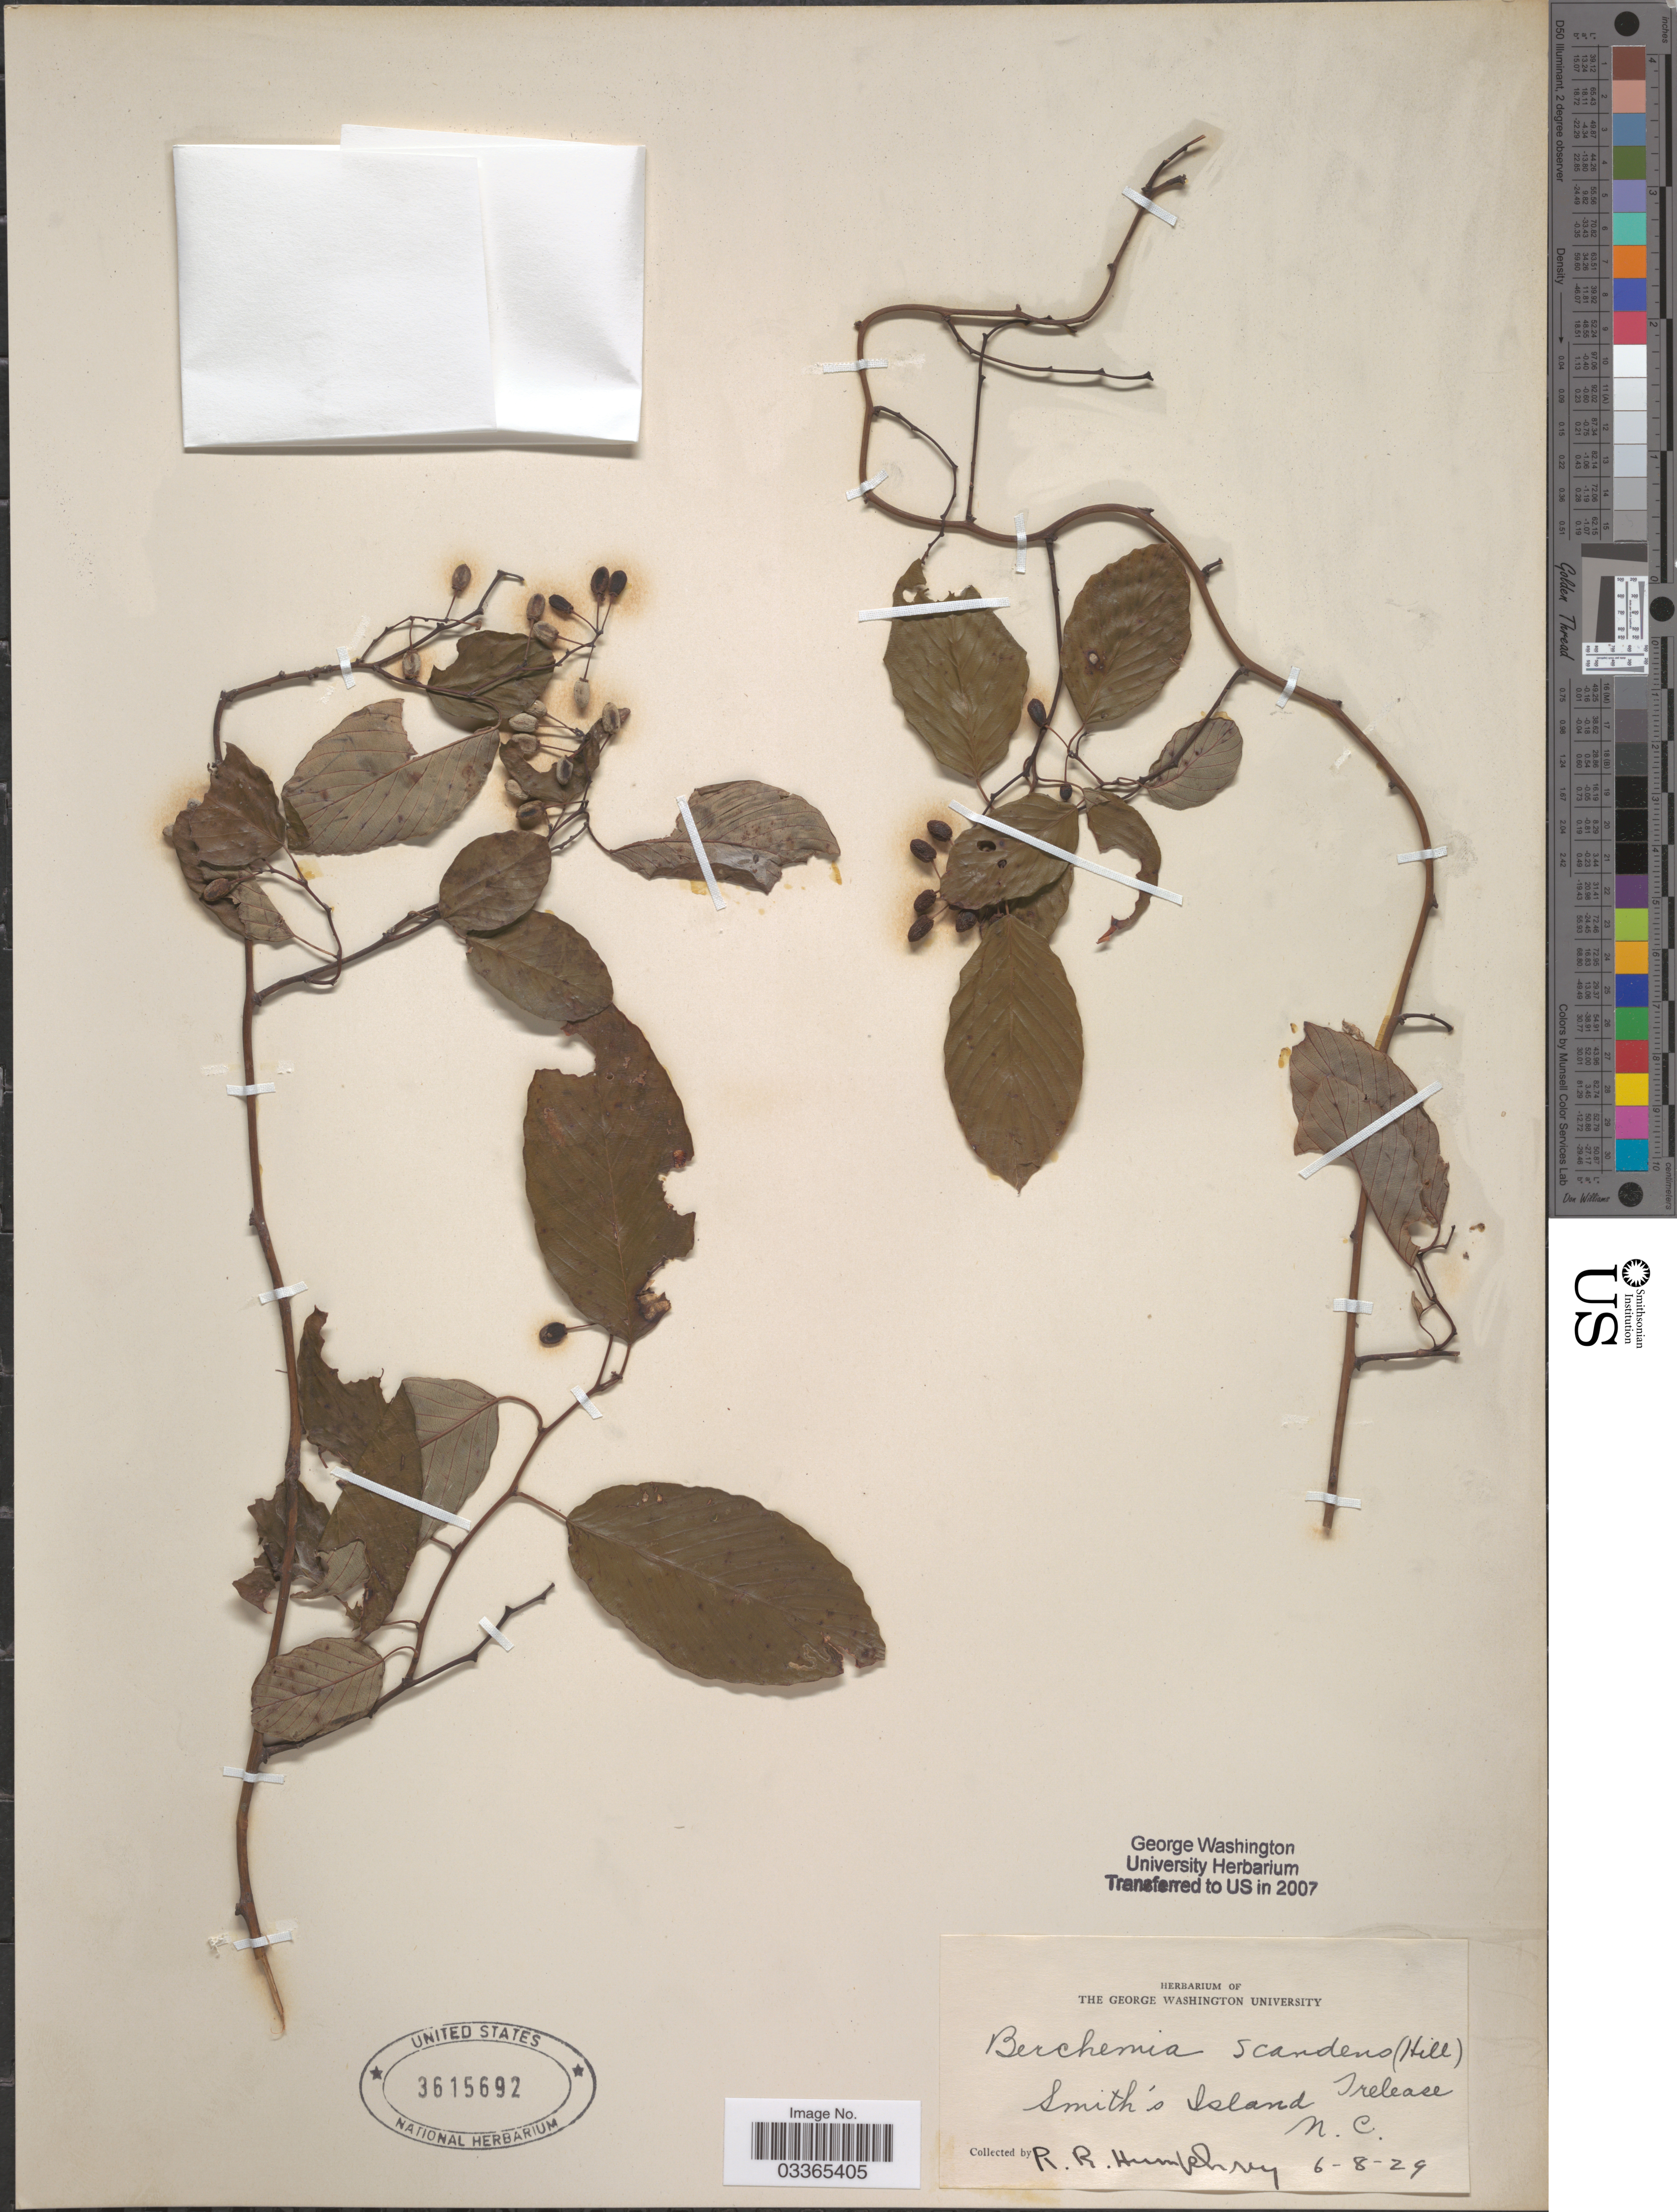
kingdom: Plantae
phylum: Tracheophyta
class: Magnoliopsida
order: Rosales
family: Rhamnaceae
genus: Berchemia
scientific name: Berchemia scandens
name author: (Hill) K. Koch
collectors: R. Humphrey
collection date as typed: Transcribed d/m/y: 8/6/29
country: United States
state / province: North Carolina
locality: Smith's Island.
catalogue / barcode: US 3615692